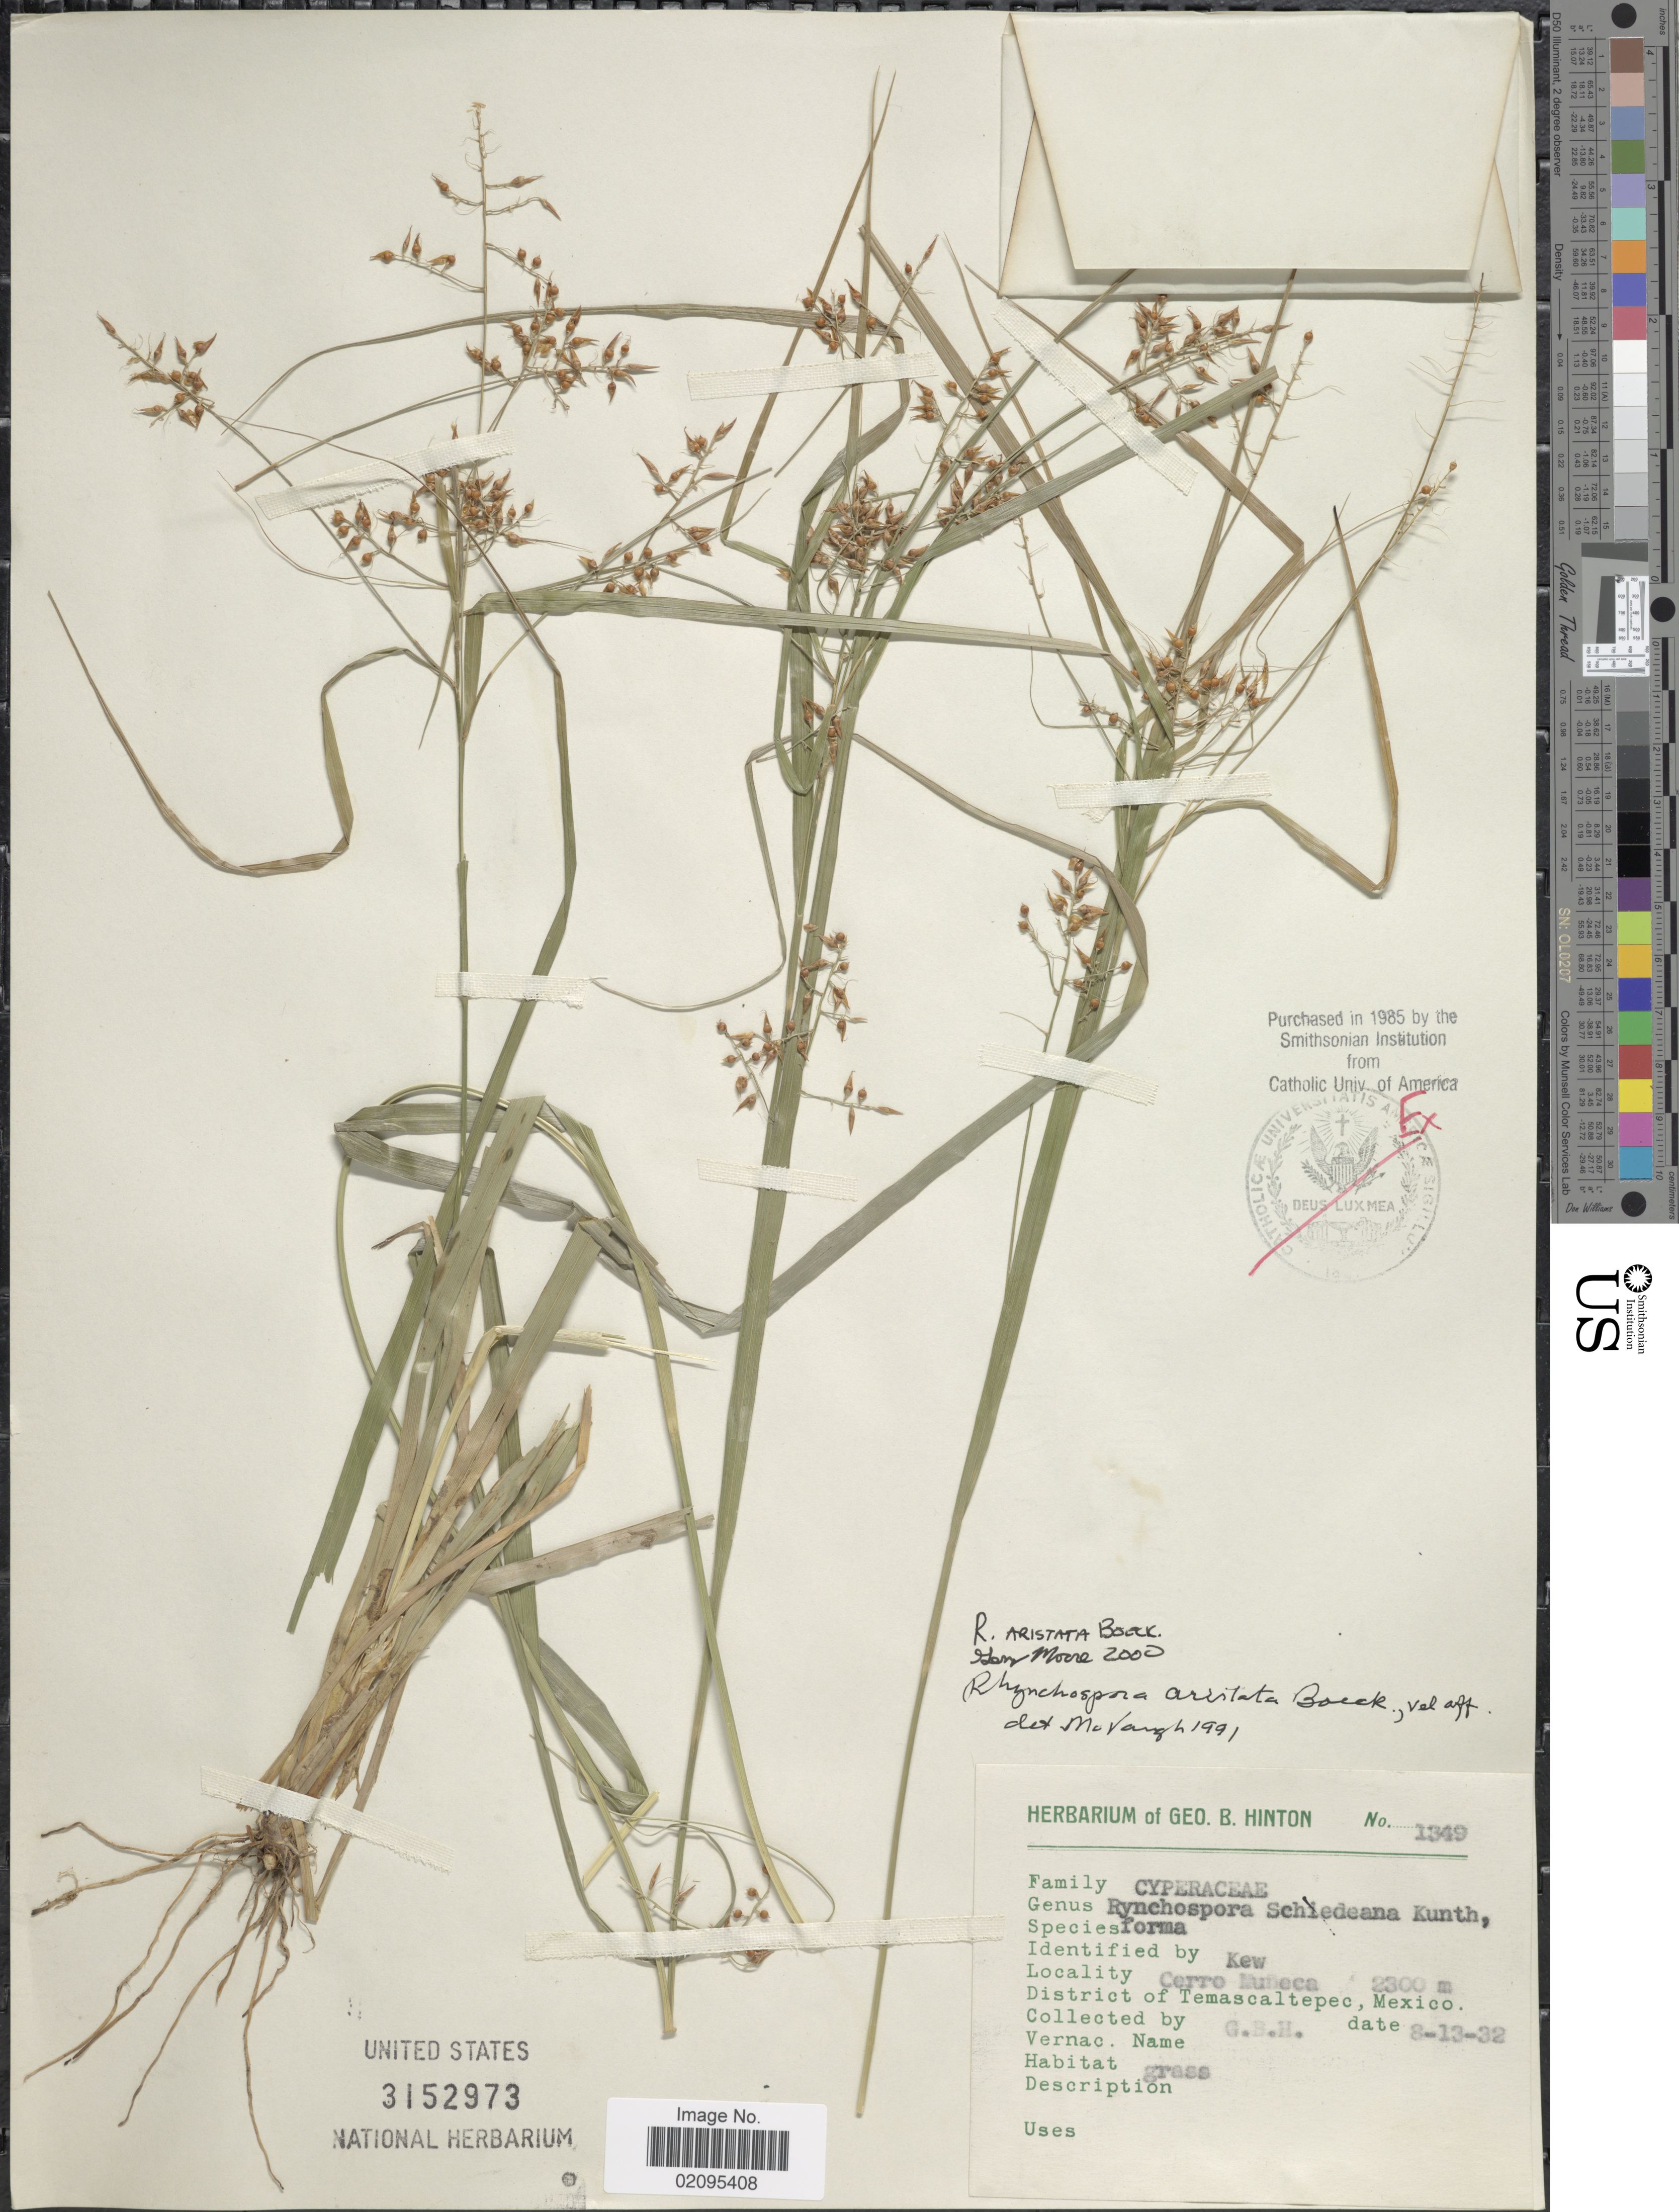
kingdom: Plantae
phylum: Tracheophyta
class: Liliopsida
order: Poales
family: Cyperaceae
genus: Rhynchospora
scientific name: Rhynchospora aristata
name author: Boeckeler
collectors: G. B. Hinton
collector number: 1349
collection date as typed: Transcribed d/m/y: 13/8/32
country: Mexico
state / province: México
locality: Cerro Muneca, District of Temascaltepec.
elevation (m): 2300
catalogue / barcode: US 3152973